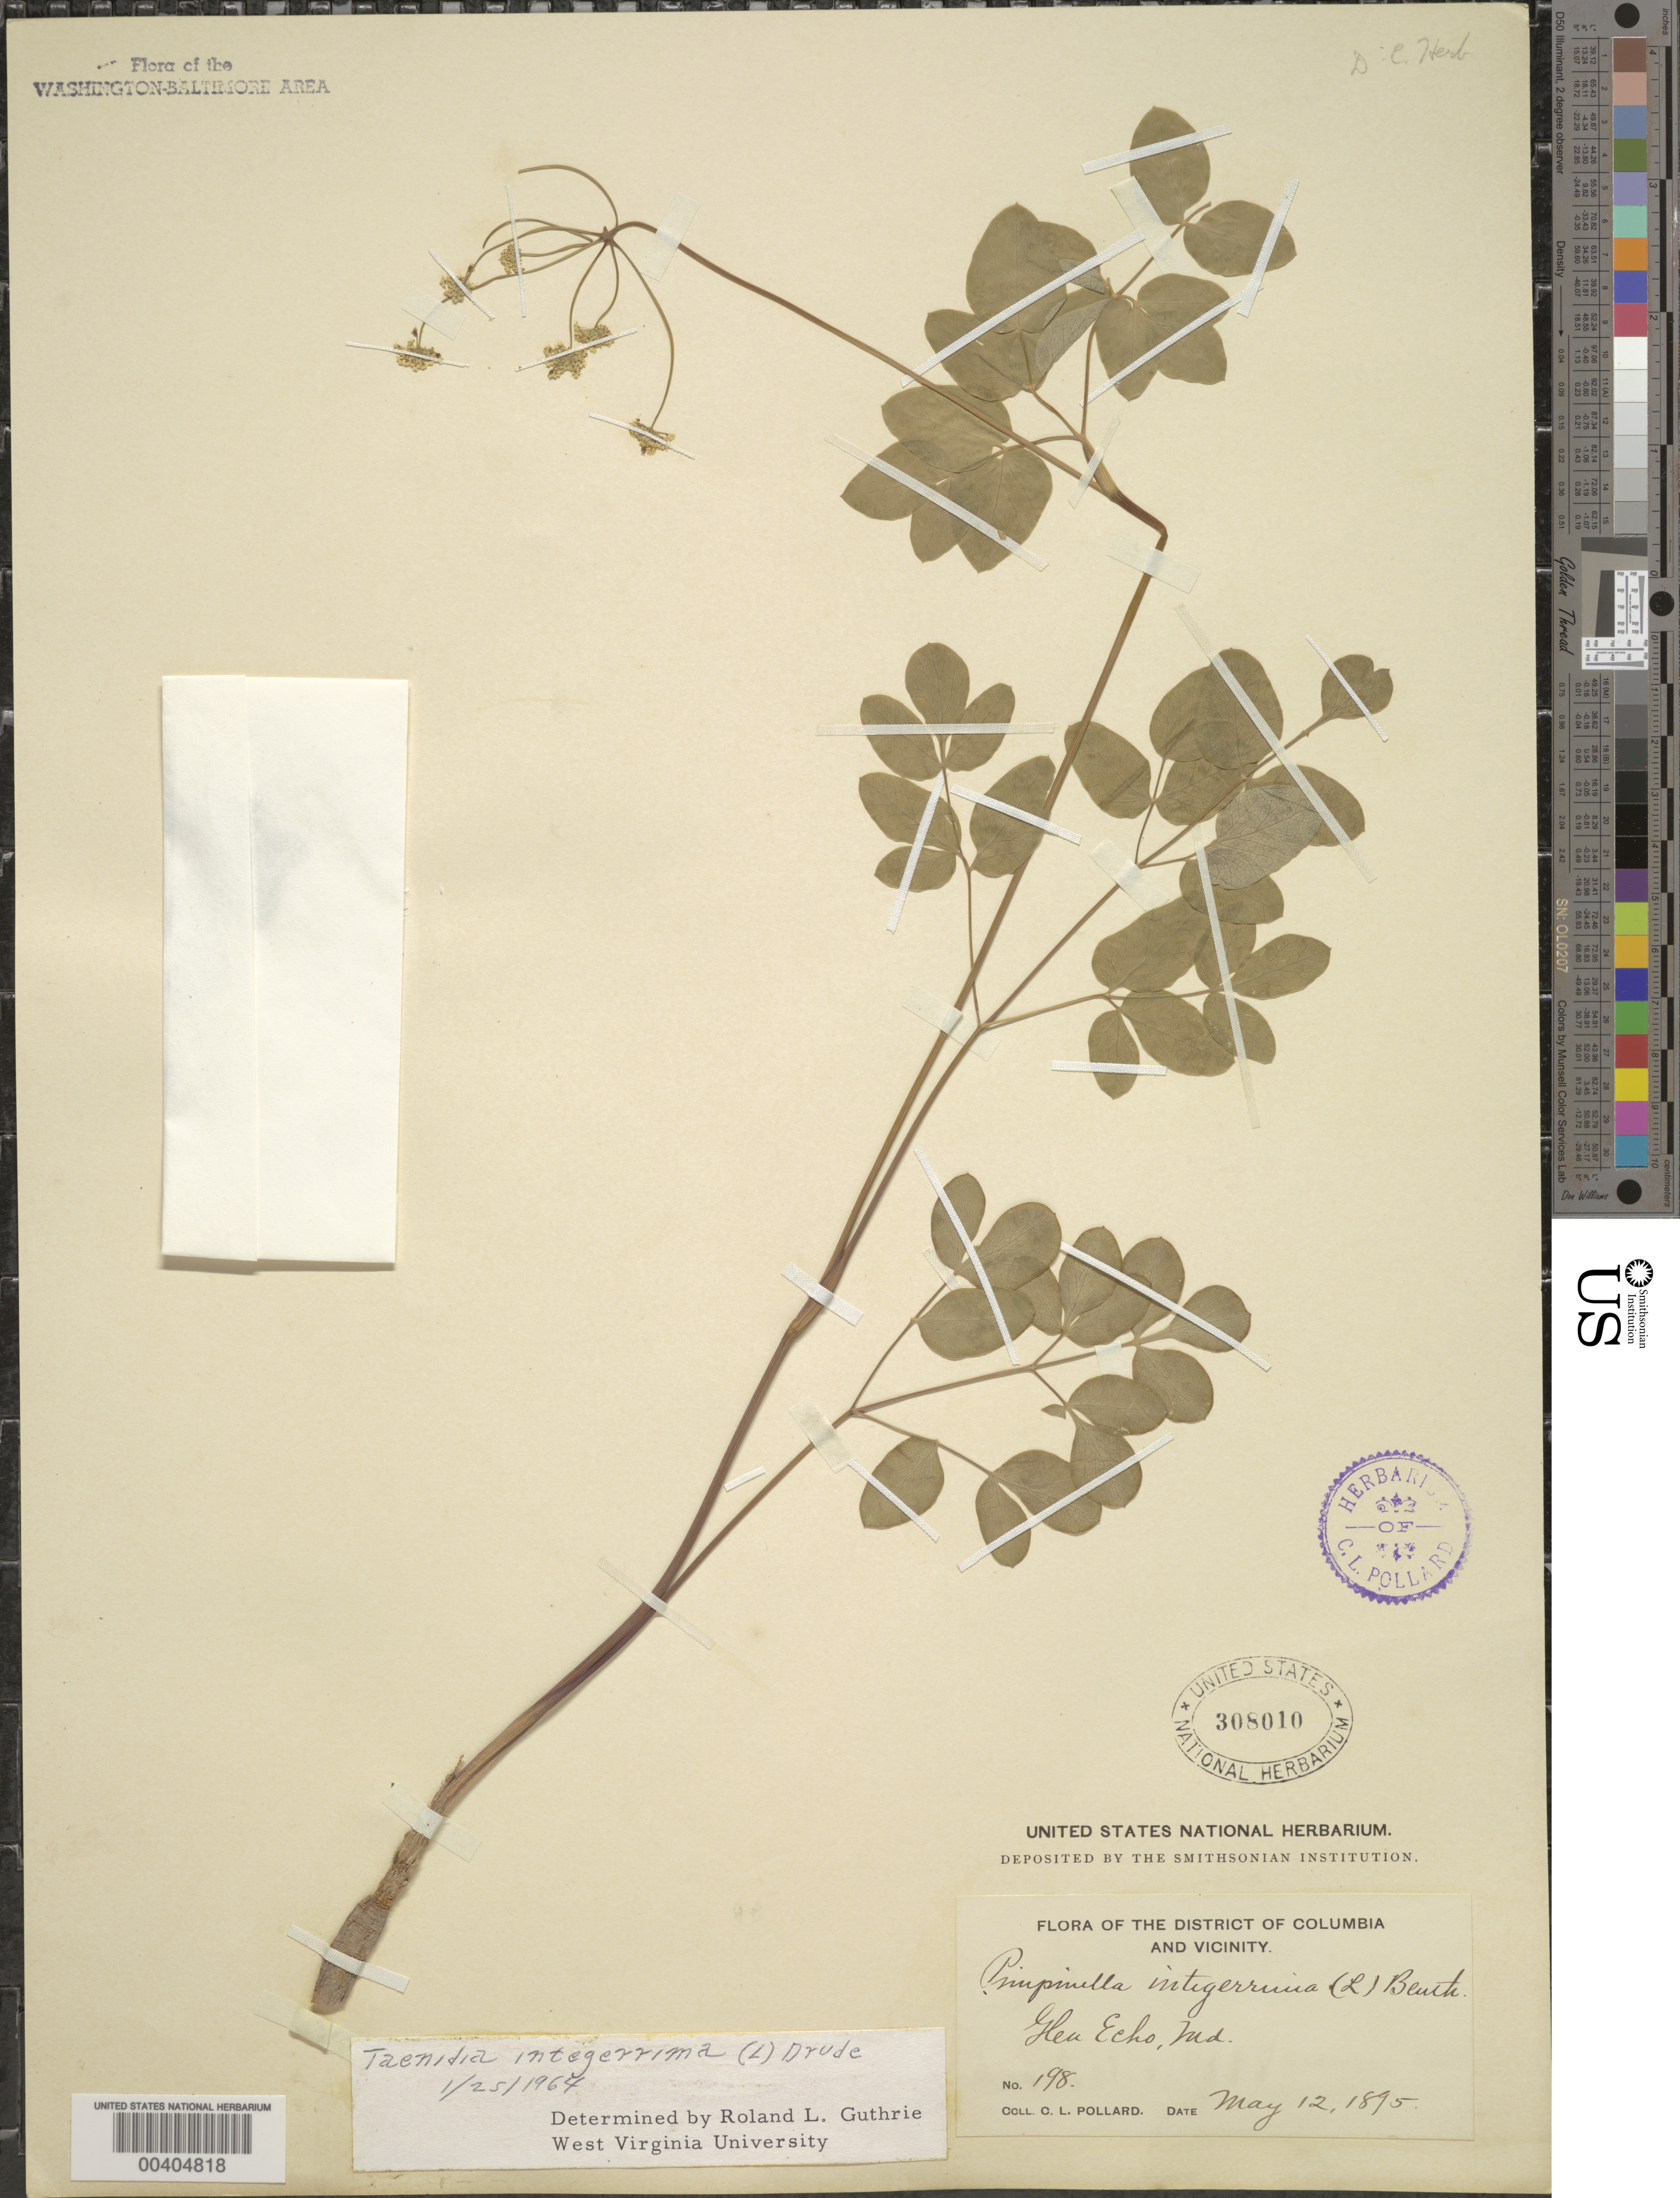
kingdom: Plantae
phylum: Tracheophyta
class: Magnoliopsida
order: Apiales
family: Apiaceae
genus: Taenidia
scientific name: Taenidia integerrima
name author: (L.) Drude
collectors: C. L. Pollard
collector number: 198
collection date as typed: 12 May 1895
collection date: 1895-05-12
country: United States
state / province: Maryland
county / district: Montgomery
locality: Glen Echo C. & O. Canal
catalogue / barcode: US 308010